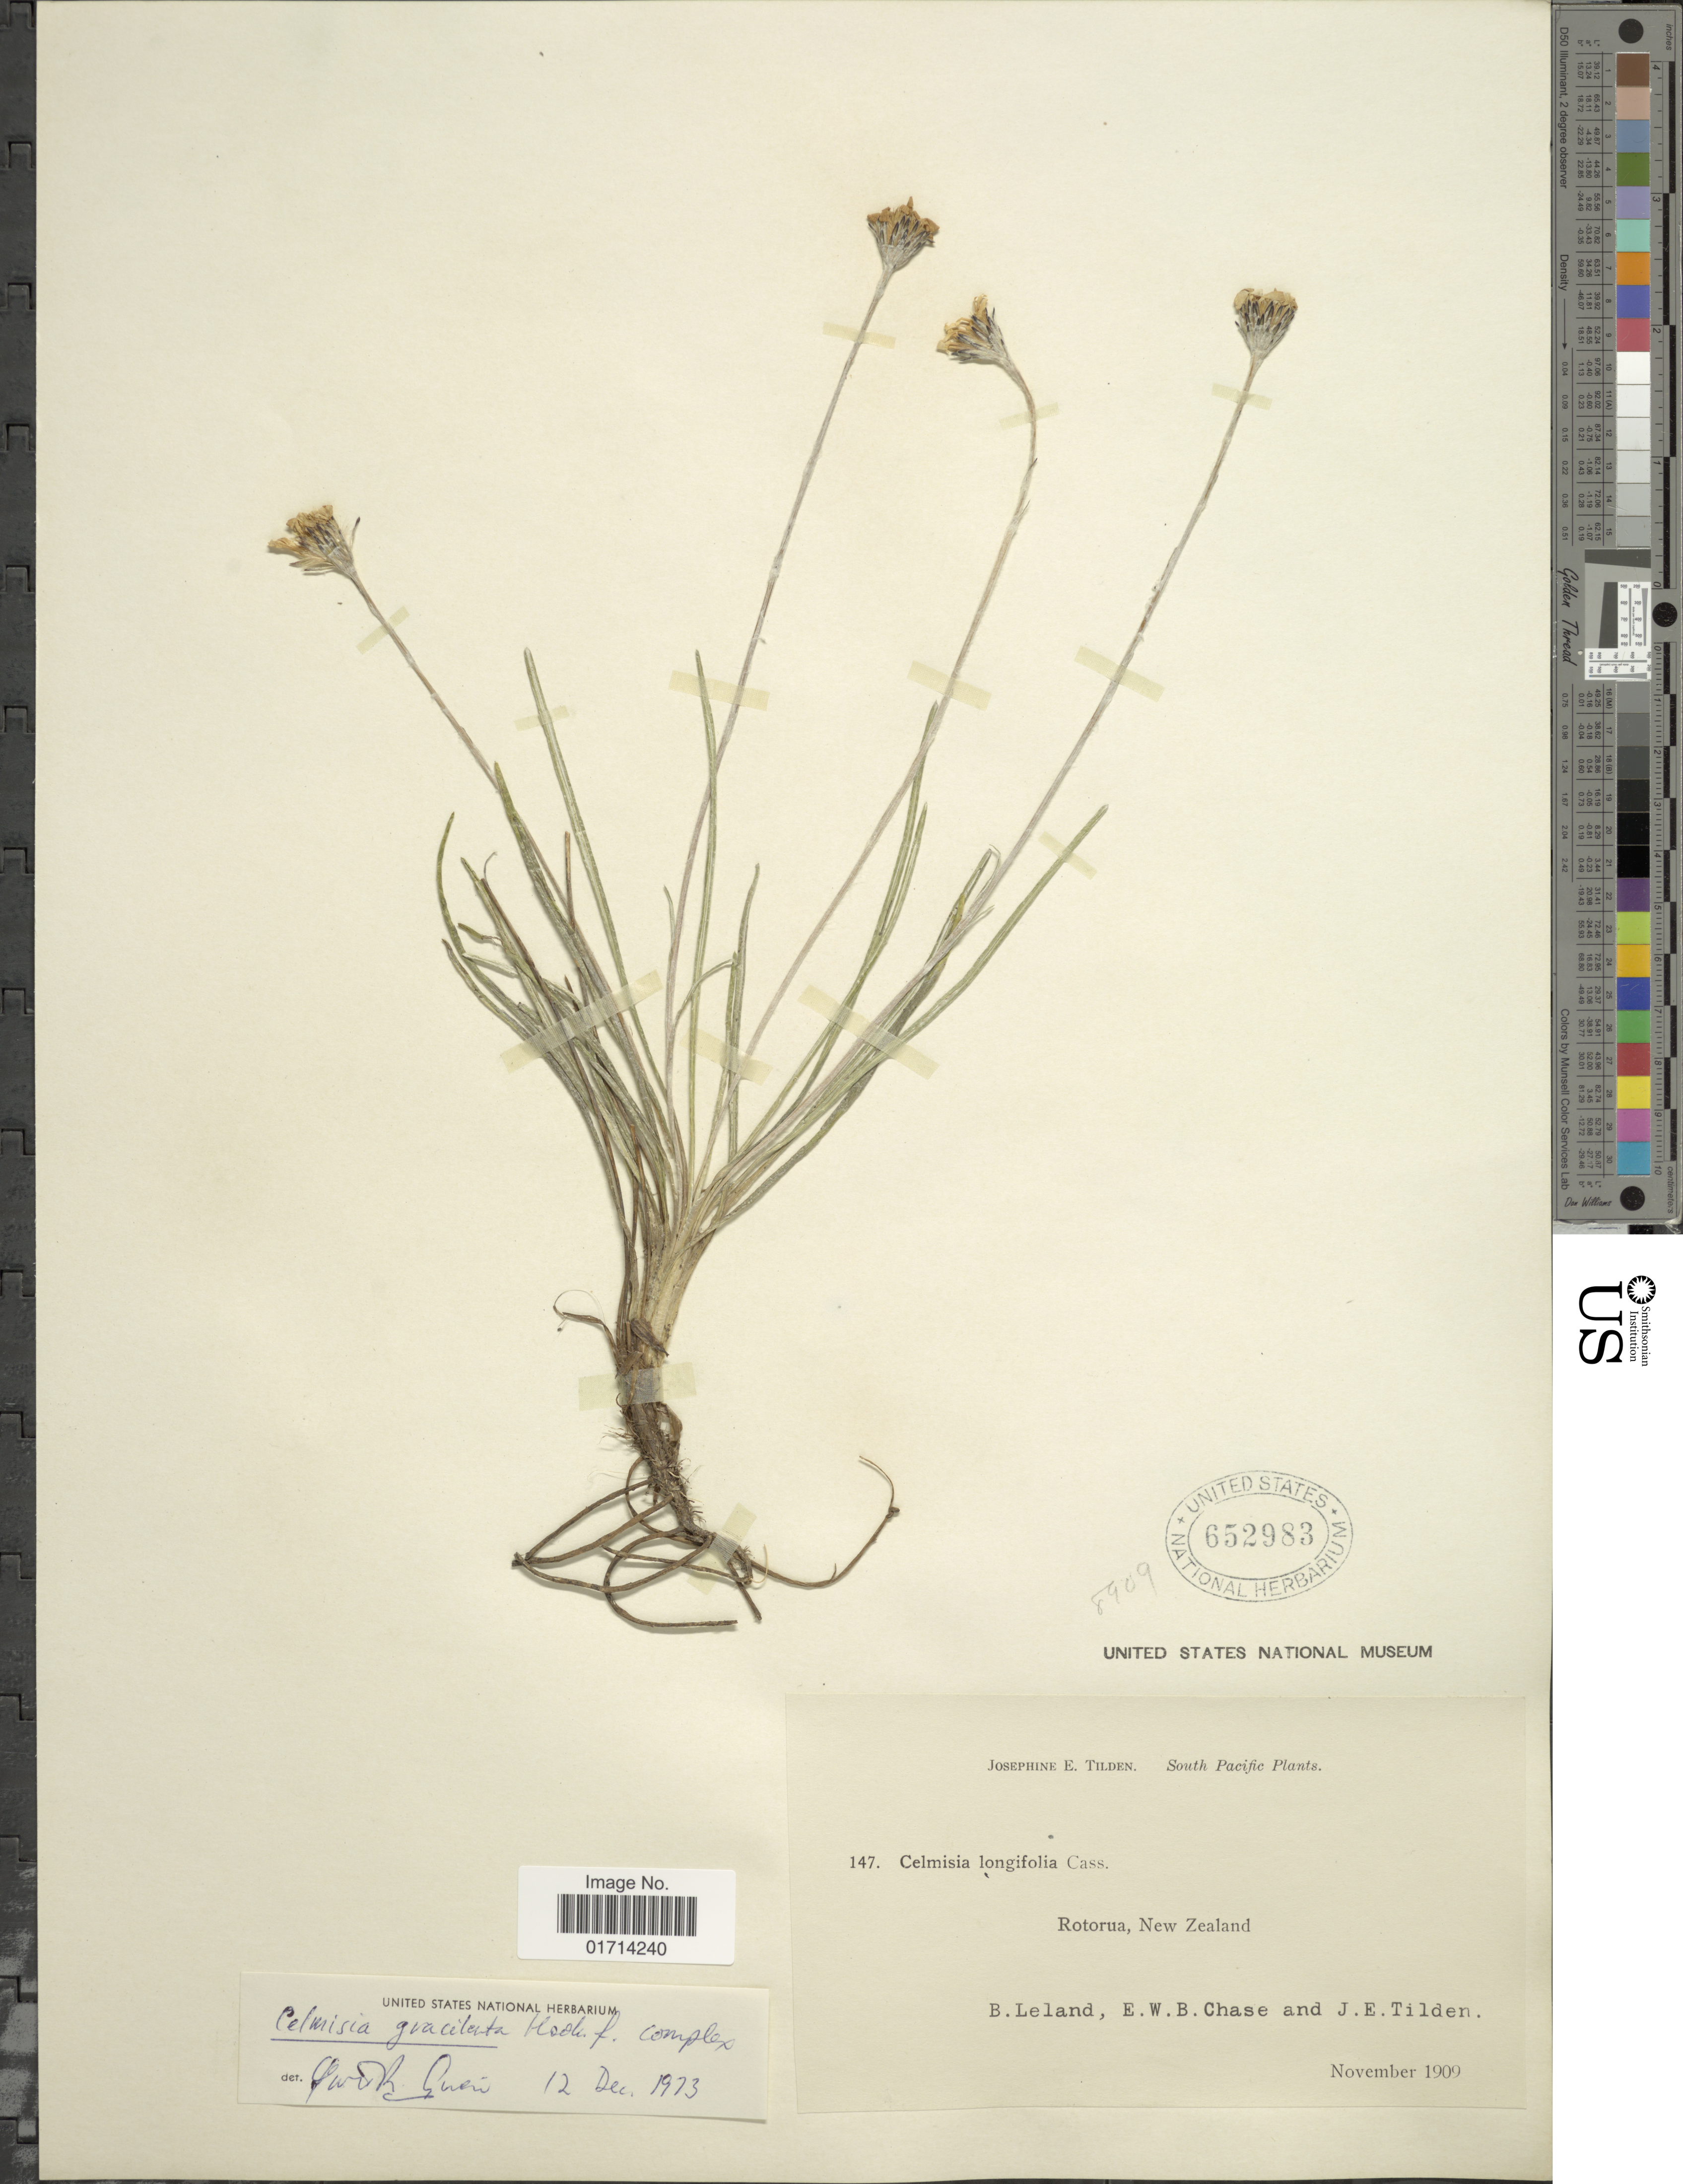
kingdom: Plantae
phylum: Tracheophyta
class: Magnoliopsida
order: Asterales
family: Asteraceae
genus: Celmisia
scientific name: Celmisia gracilenta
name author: Hook. f.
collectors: B. Leland, E. W. Chase & J. E. Tilden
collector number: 147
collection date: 1909-11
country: New Zealand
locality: South Pacific, Rotorua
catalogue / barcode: US 652983